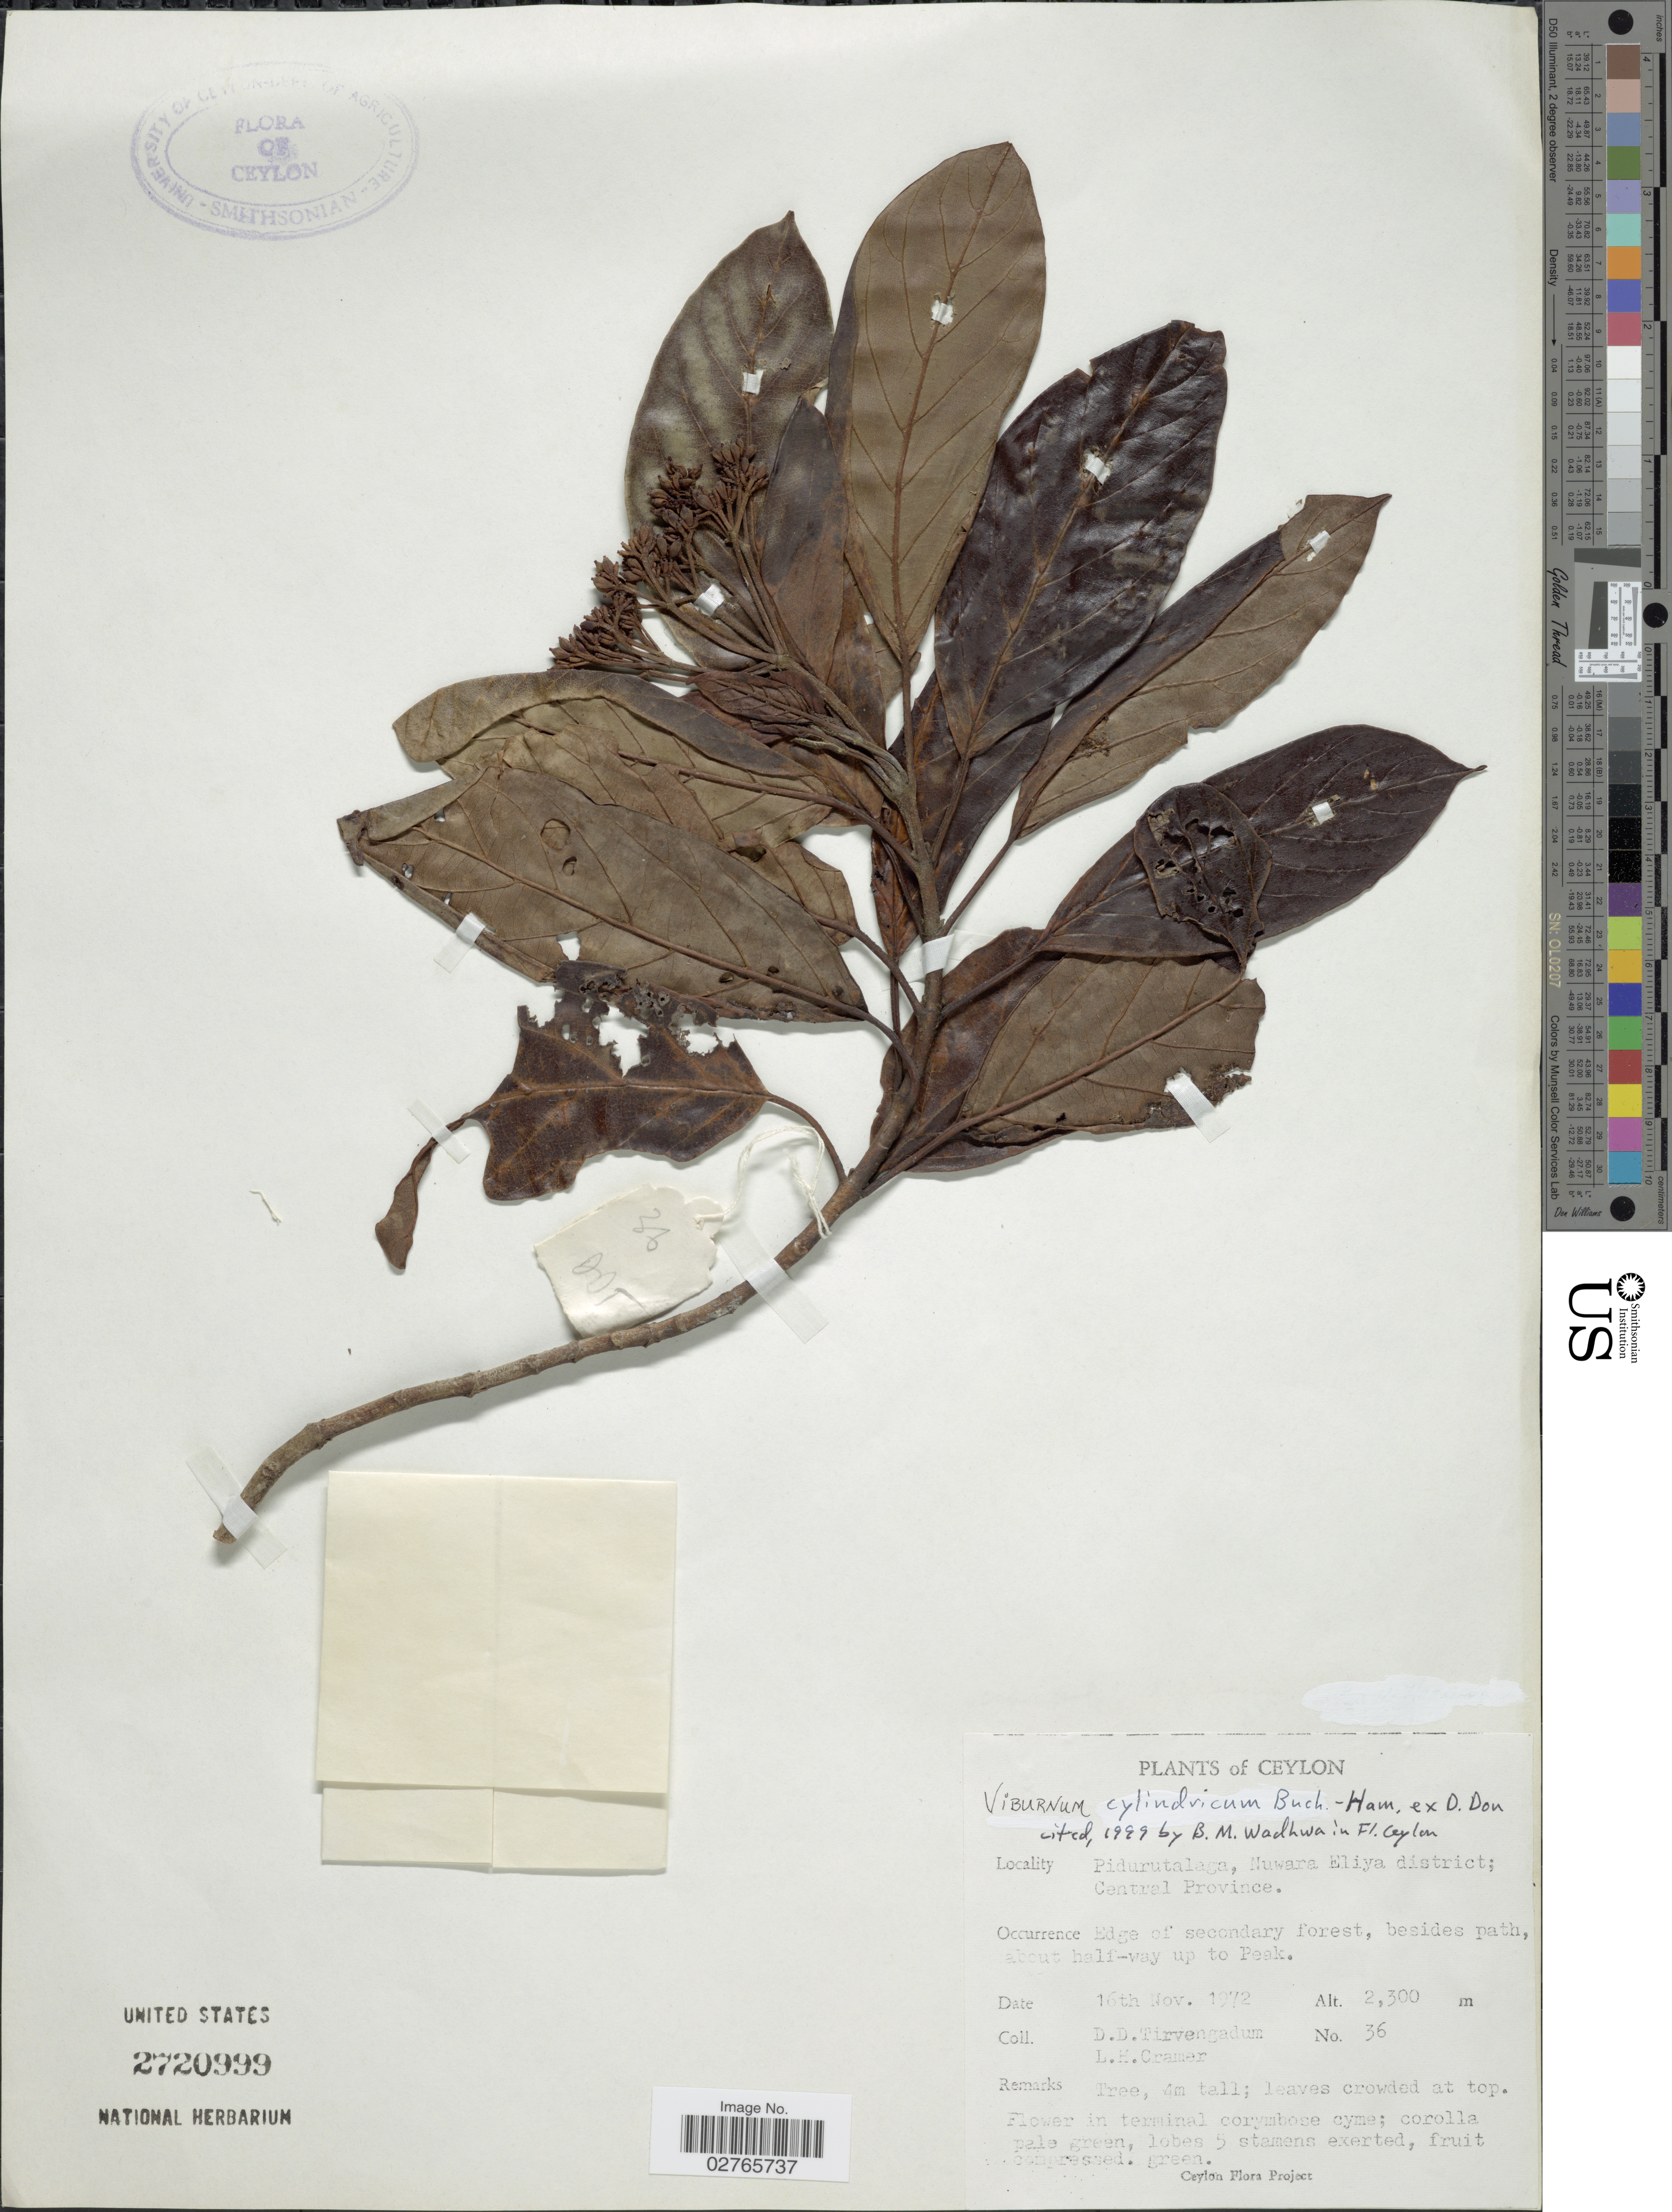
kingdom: Plantae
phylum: Tracheophyta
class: Magnoliopsida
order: Dipsacales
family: Viburnaceae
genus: Viburnum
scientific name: Viburnum cylindricum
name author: Buch.-Ham.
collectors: D. Tirvengadum & L. H. Cramer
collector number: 36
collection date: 1972-11-16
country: Sri Lanka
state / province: Central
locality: Ceylon. Pidurutalaga, Nuwara Eliya District; Central Province.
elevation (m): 2300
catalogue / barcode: US 2720999